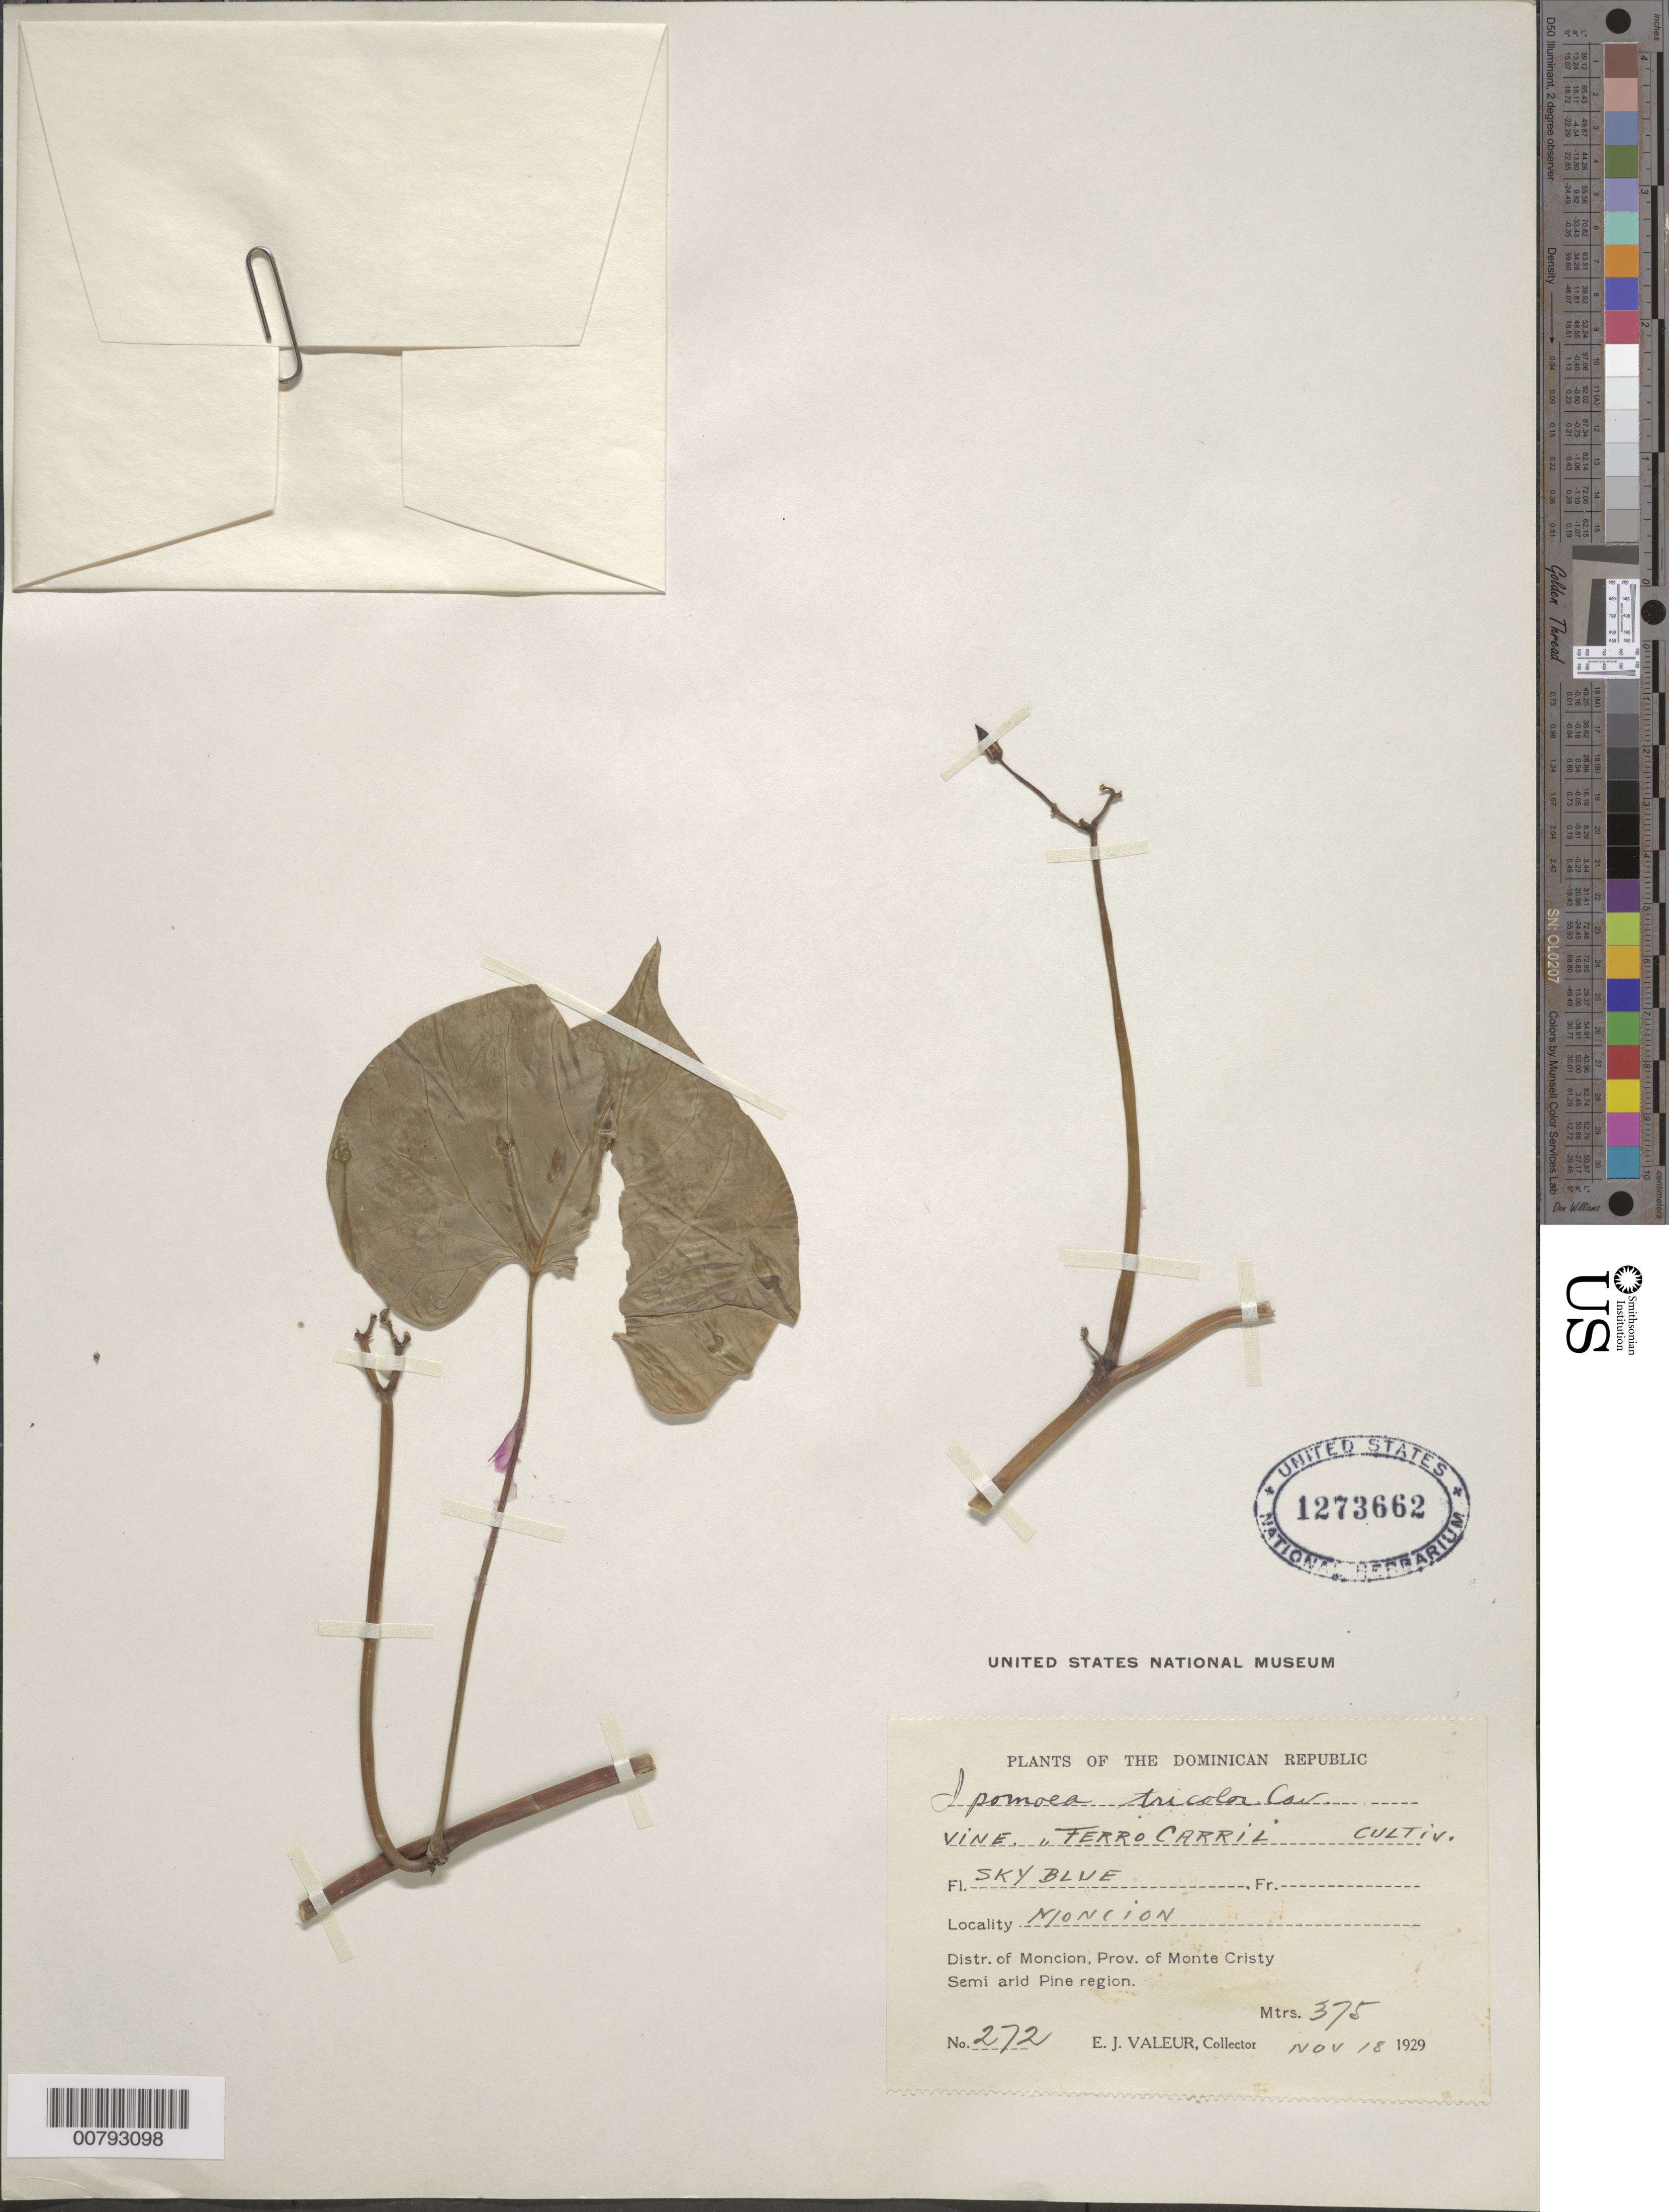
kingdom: Plantae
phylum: Tracheophyta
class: Magnoliopsida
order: Solanales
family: Convolvulaceae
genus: Ipomoea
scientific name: Ipomoea tricolor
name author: Cav.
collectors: E. Valeur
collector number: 272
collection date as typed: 18 Nov 1929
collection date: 1929-11-18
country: Dominican Republic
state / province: Monte Cristi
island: Hispaniola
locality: Distr. Moncion, locality Moncion.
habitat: Semi arid Pine region.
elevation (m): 375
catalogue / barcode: US 1273662